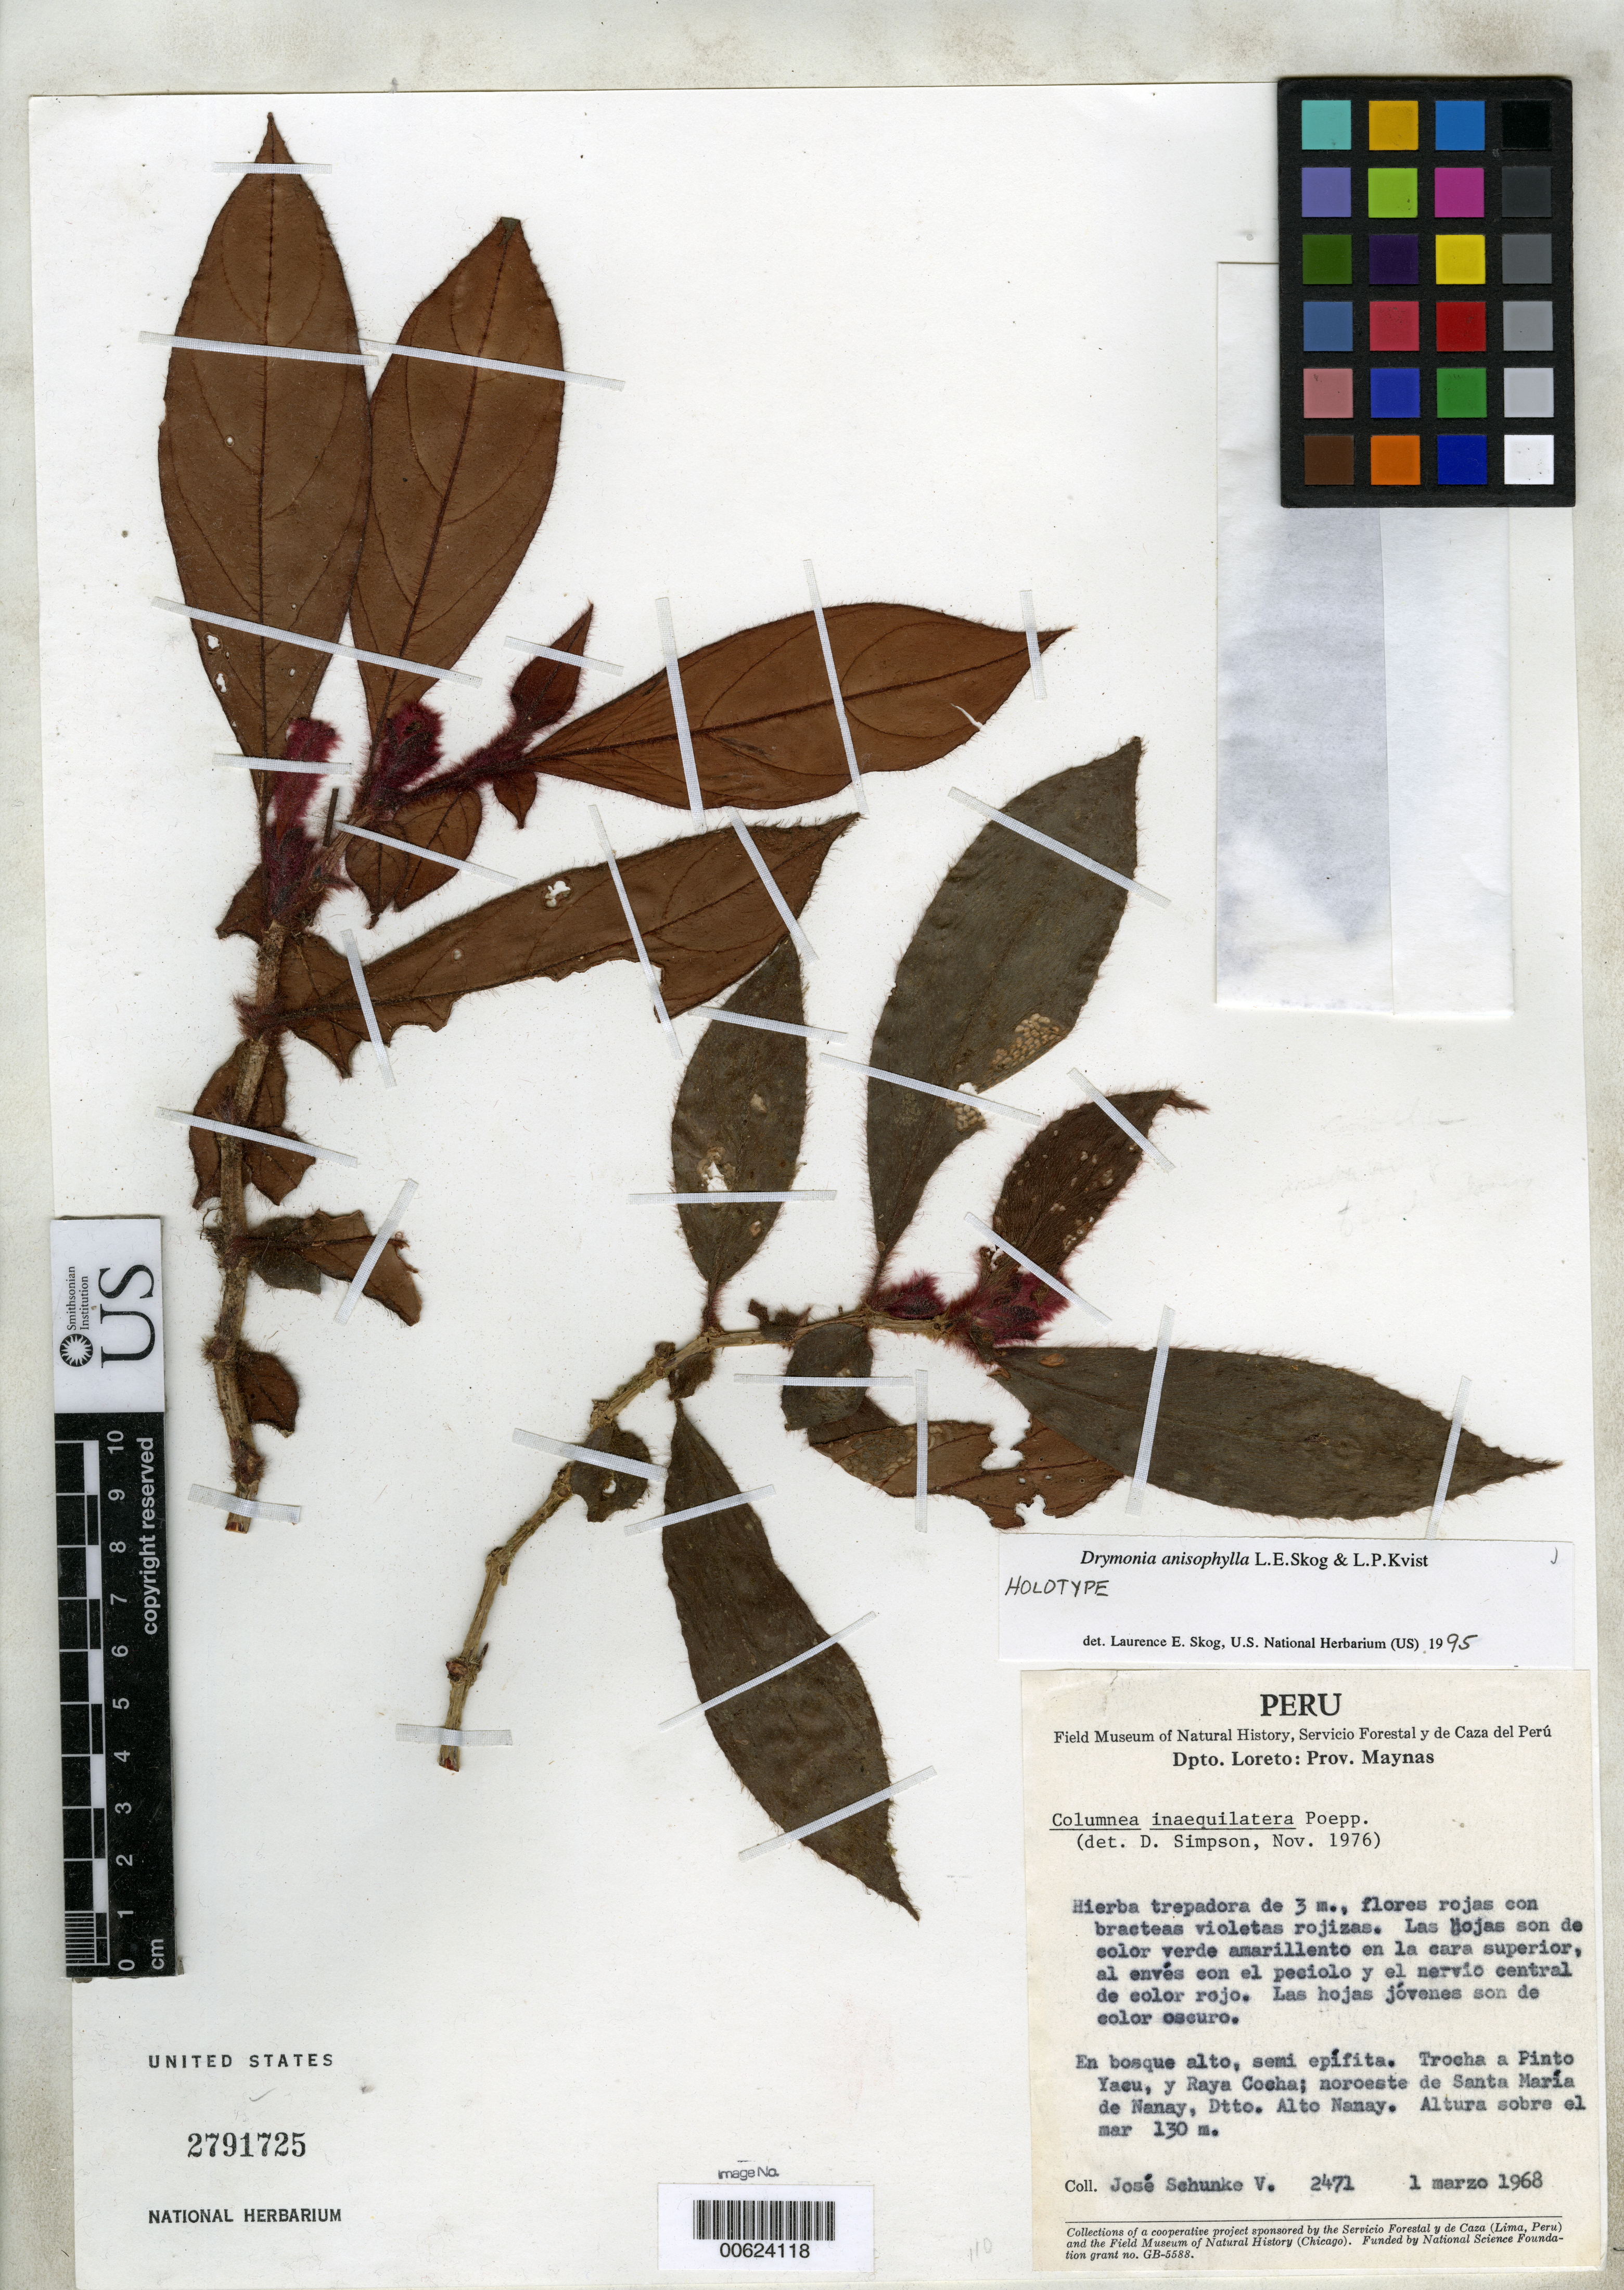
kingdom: Plantae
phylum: Tracheophyta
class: Magnoliopsida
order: Lamiales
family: Gesneriaceae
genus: Drymonia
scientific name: Drymonia anisophylla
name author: L.E. Skog & L.P. Kvist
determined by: Skog, Laurence E.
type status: Holotype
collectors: J. Schunke Vigo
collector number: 2471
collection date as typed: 01 Mar 1968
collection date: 1968-03-01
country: Peru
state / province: Loreto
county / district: Maynas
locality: Trocha a Pinto Yacu, and Raya Coeha, Alto Nanay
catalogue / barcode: US 2791725